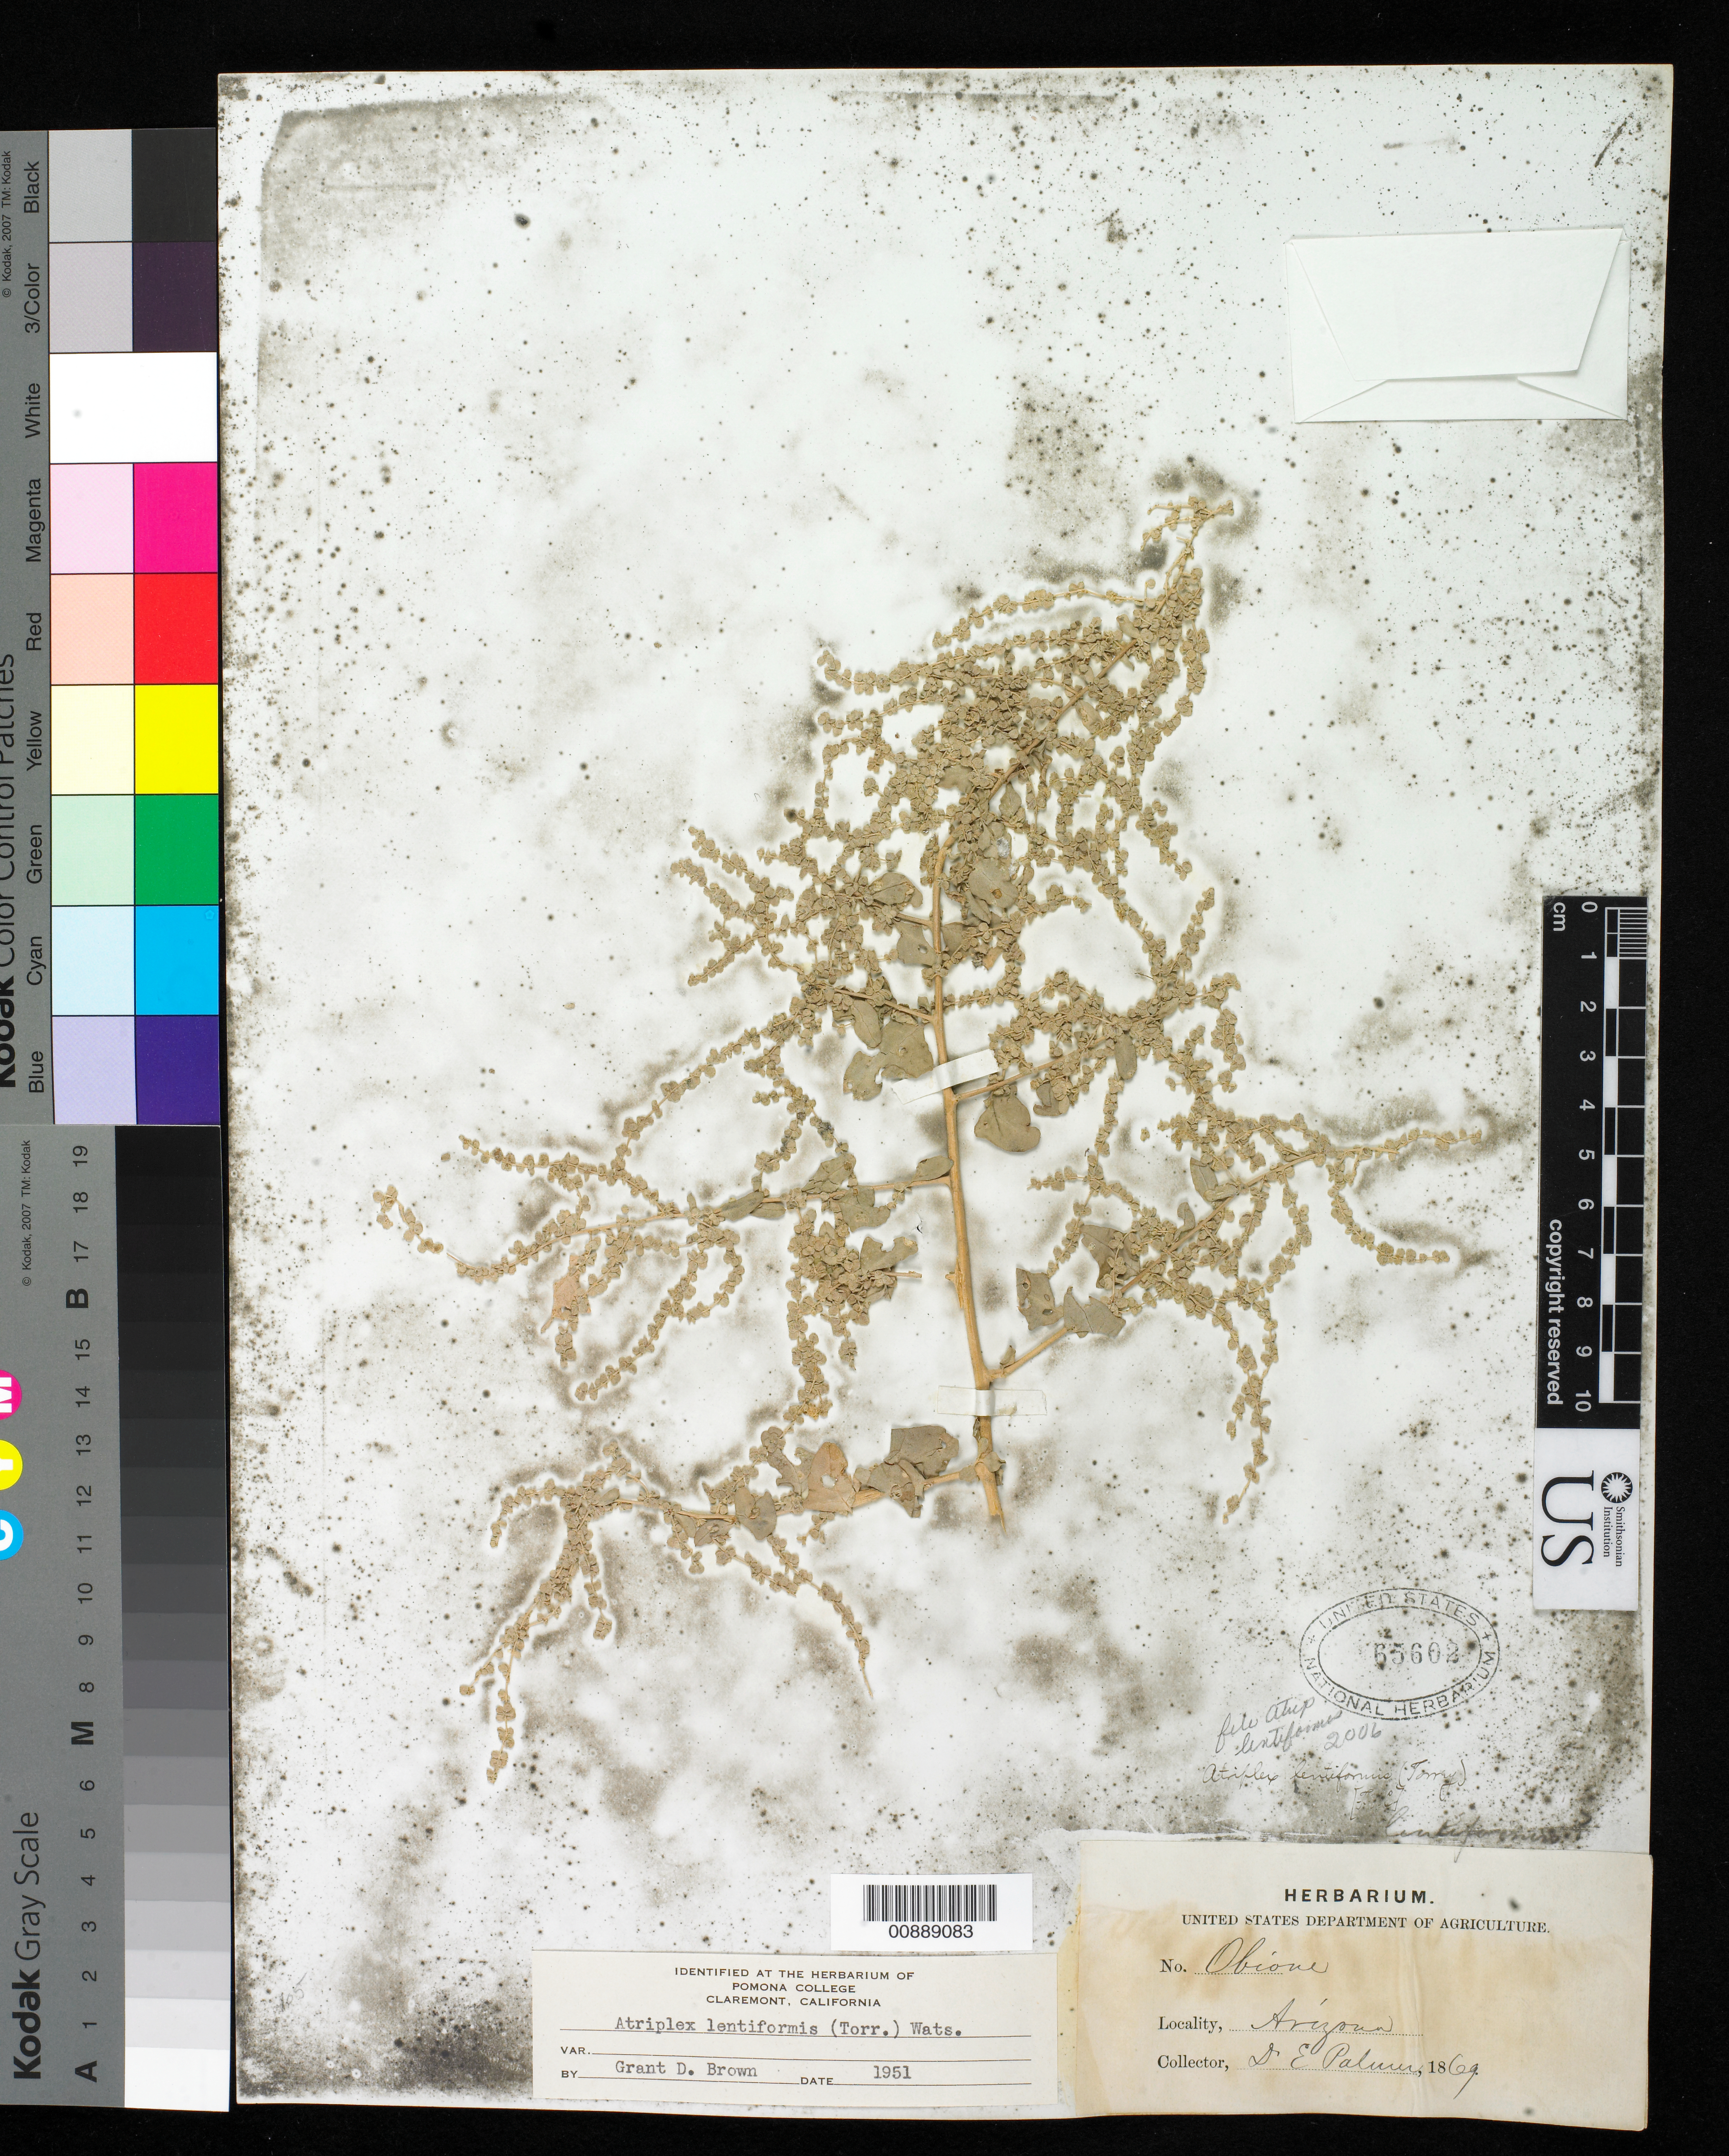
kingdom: Plantae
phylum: Tracheophyta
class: Magnoliopsida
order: Caryophyllales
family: Amaranthaceae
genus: Atriplex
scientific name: Atriplex lentiformis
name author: (Torr.) S. Watson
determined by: Brown, G. D.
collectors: E. Palmer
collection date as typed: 1869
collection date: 1869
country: United States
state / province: Arizona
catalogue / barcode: US 65602